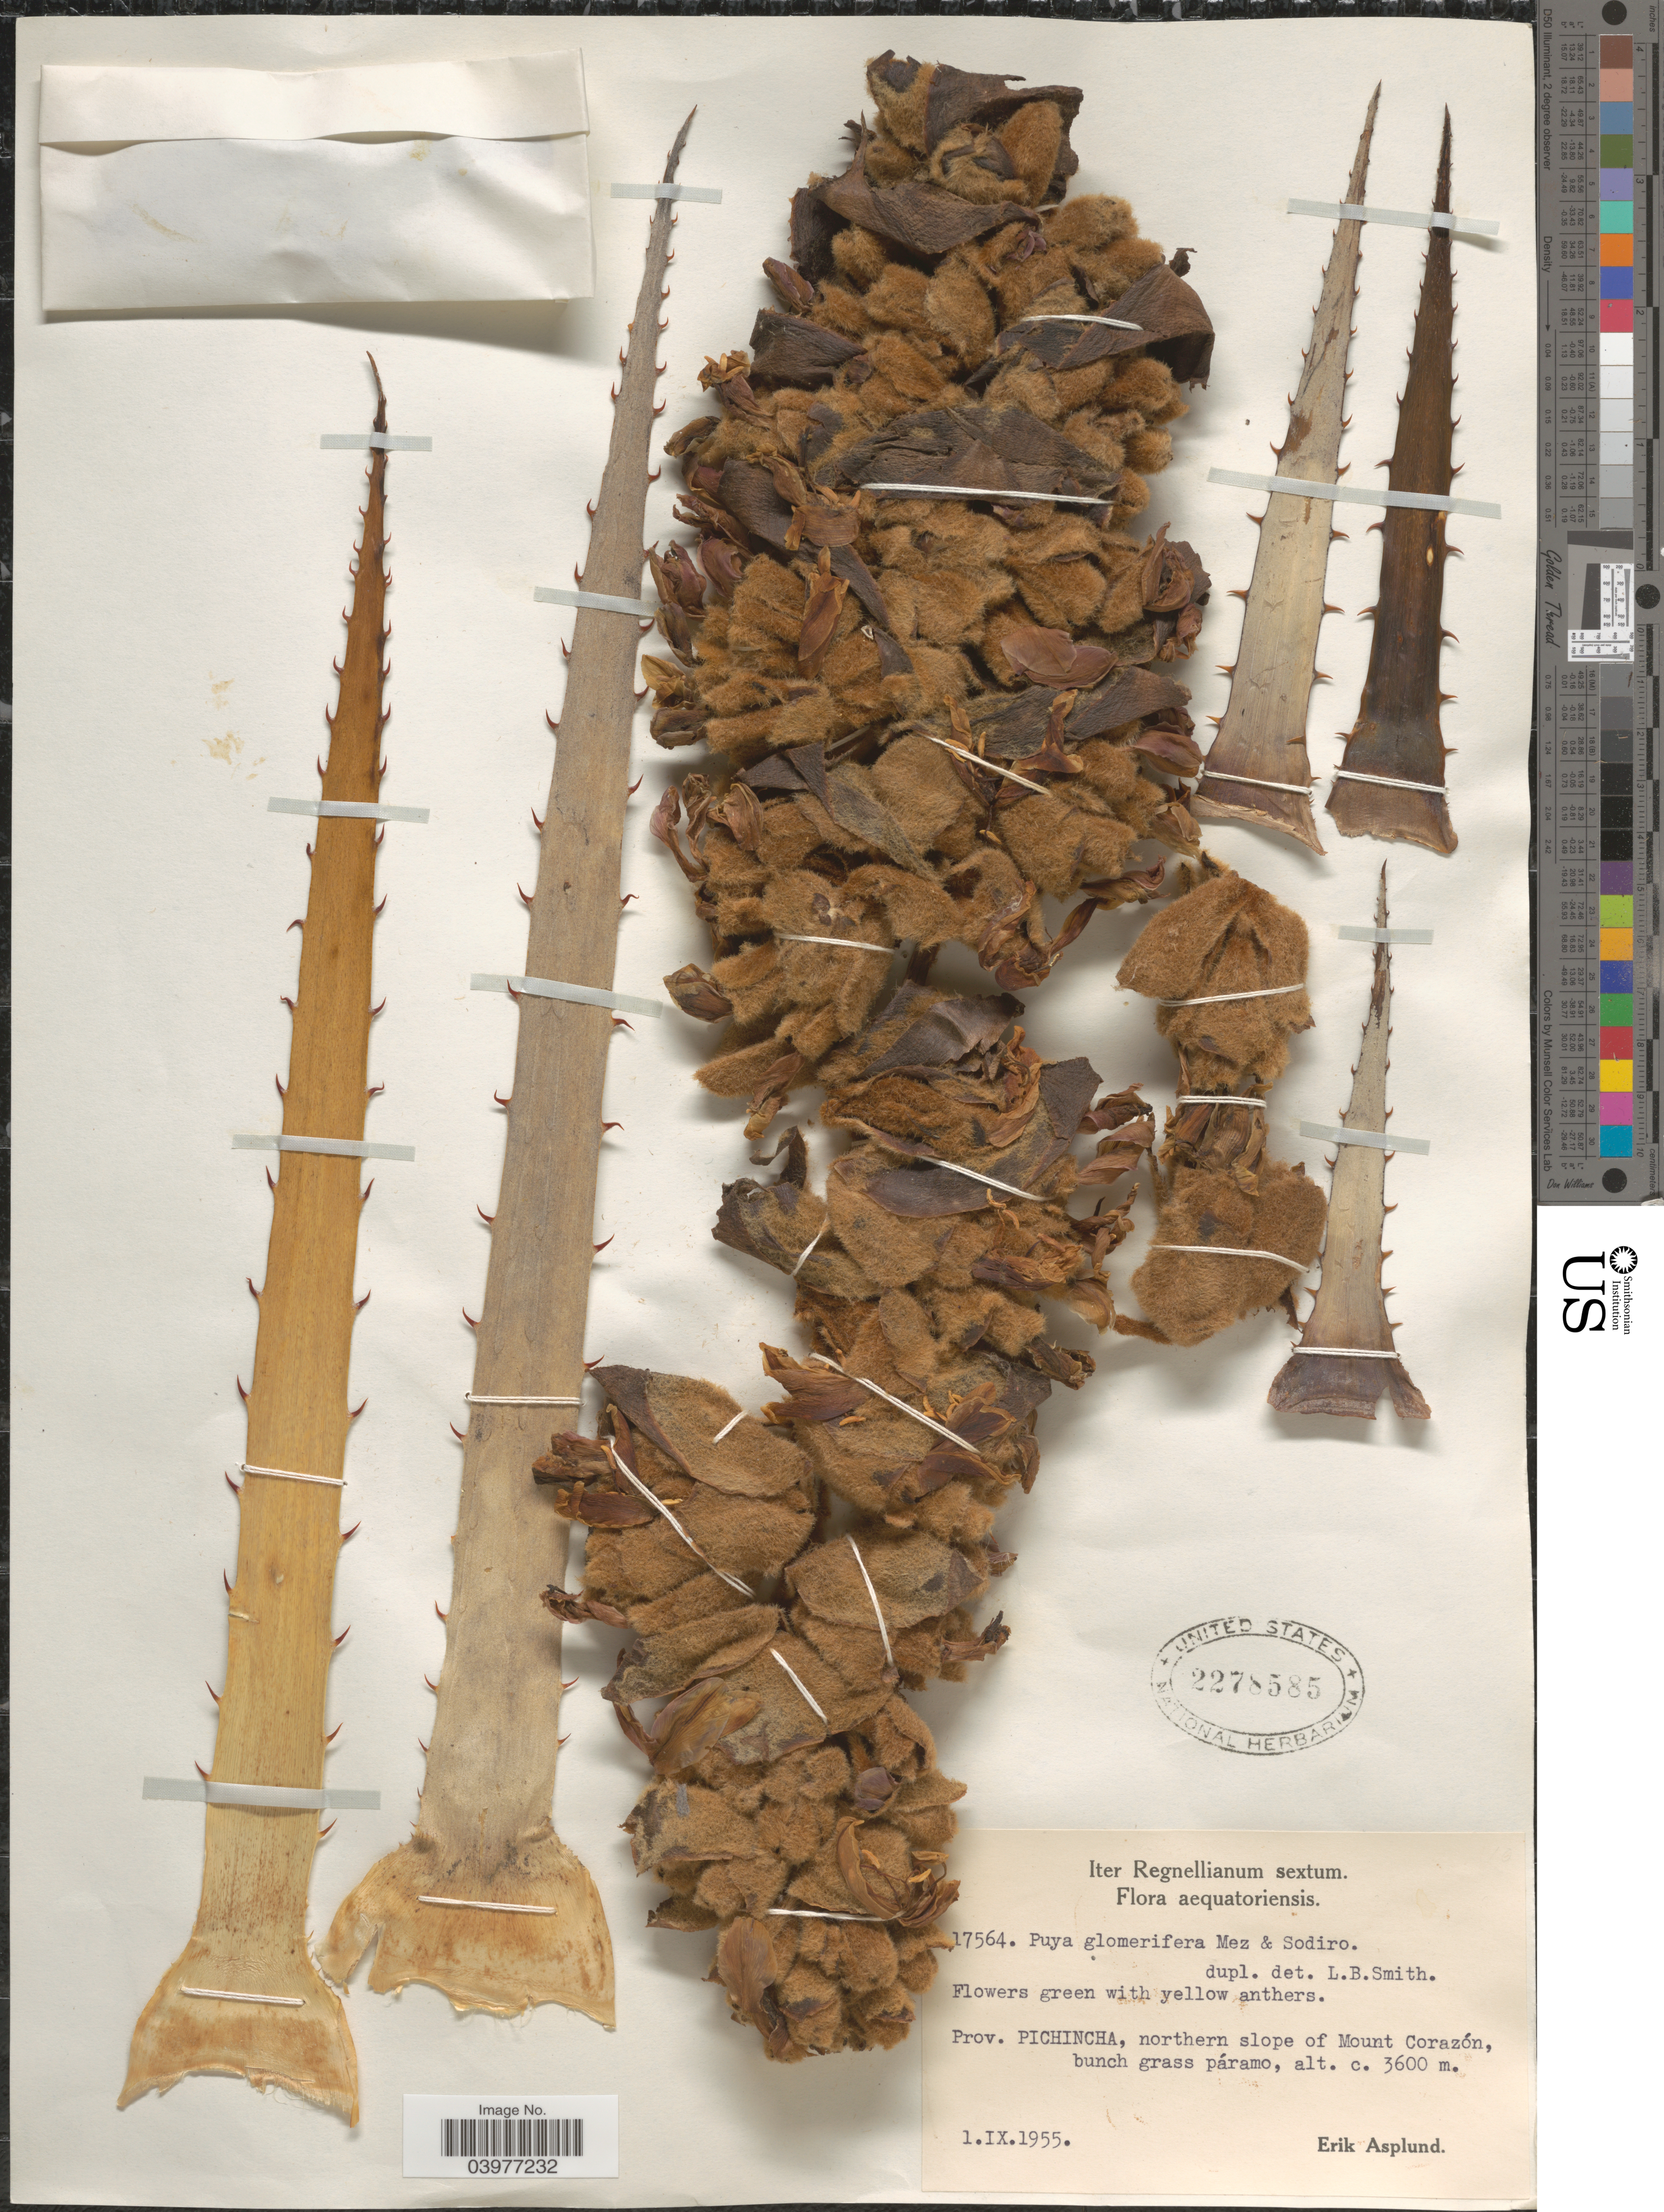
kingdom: Plantae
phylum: Tracheophyta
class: Liliopsida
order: Poales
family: Bromeliaceae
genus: Puya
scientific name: Puya glomerifera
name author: Mez & Sodiro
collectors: E. Asplund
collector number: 17564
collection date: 1955-09-01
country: Ecuador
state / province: Pichincha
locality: Northern slope of Mount Corazón.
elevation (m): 3600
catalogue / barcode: US 2278585